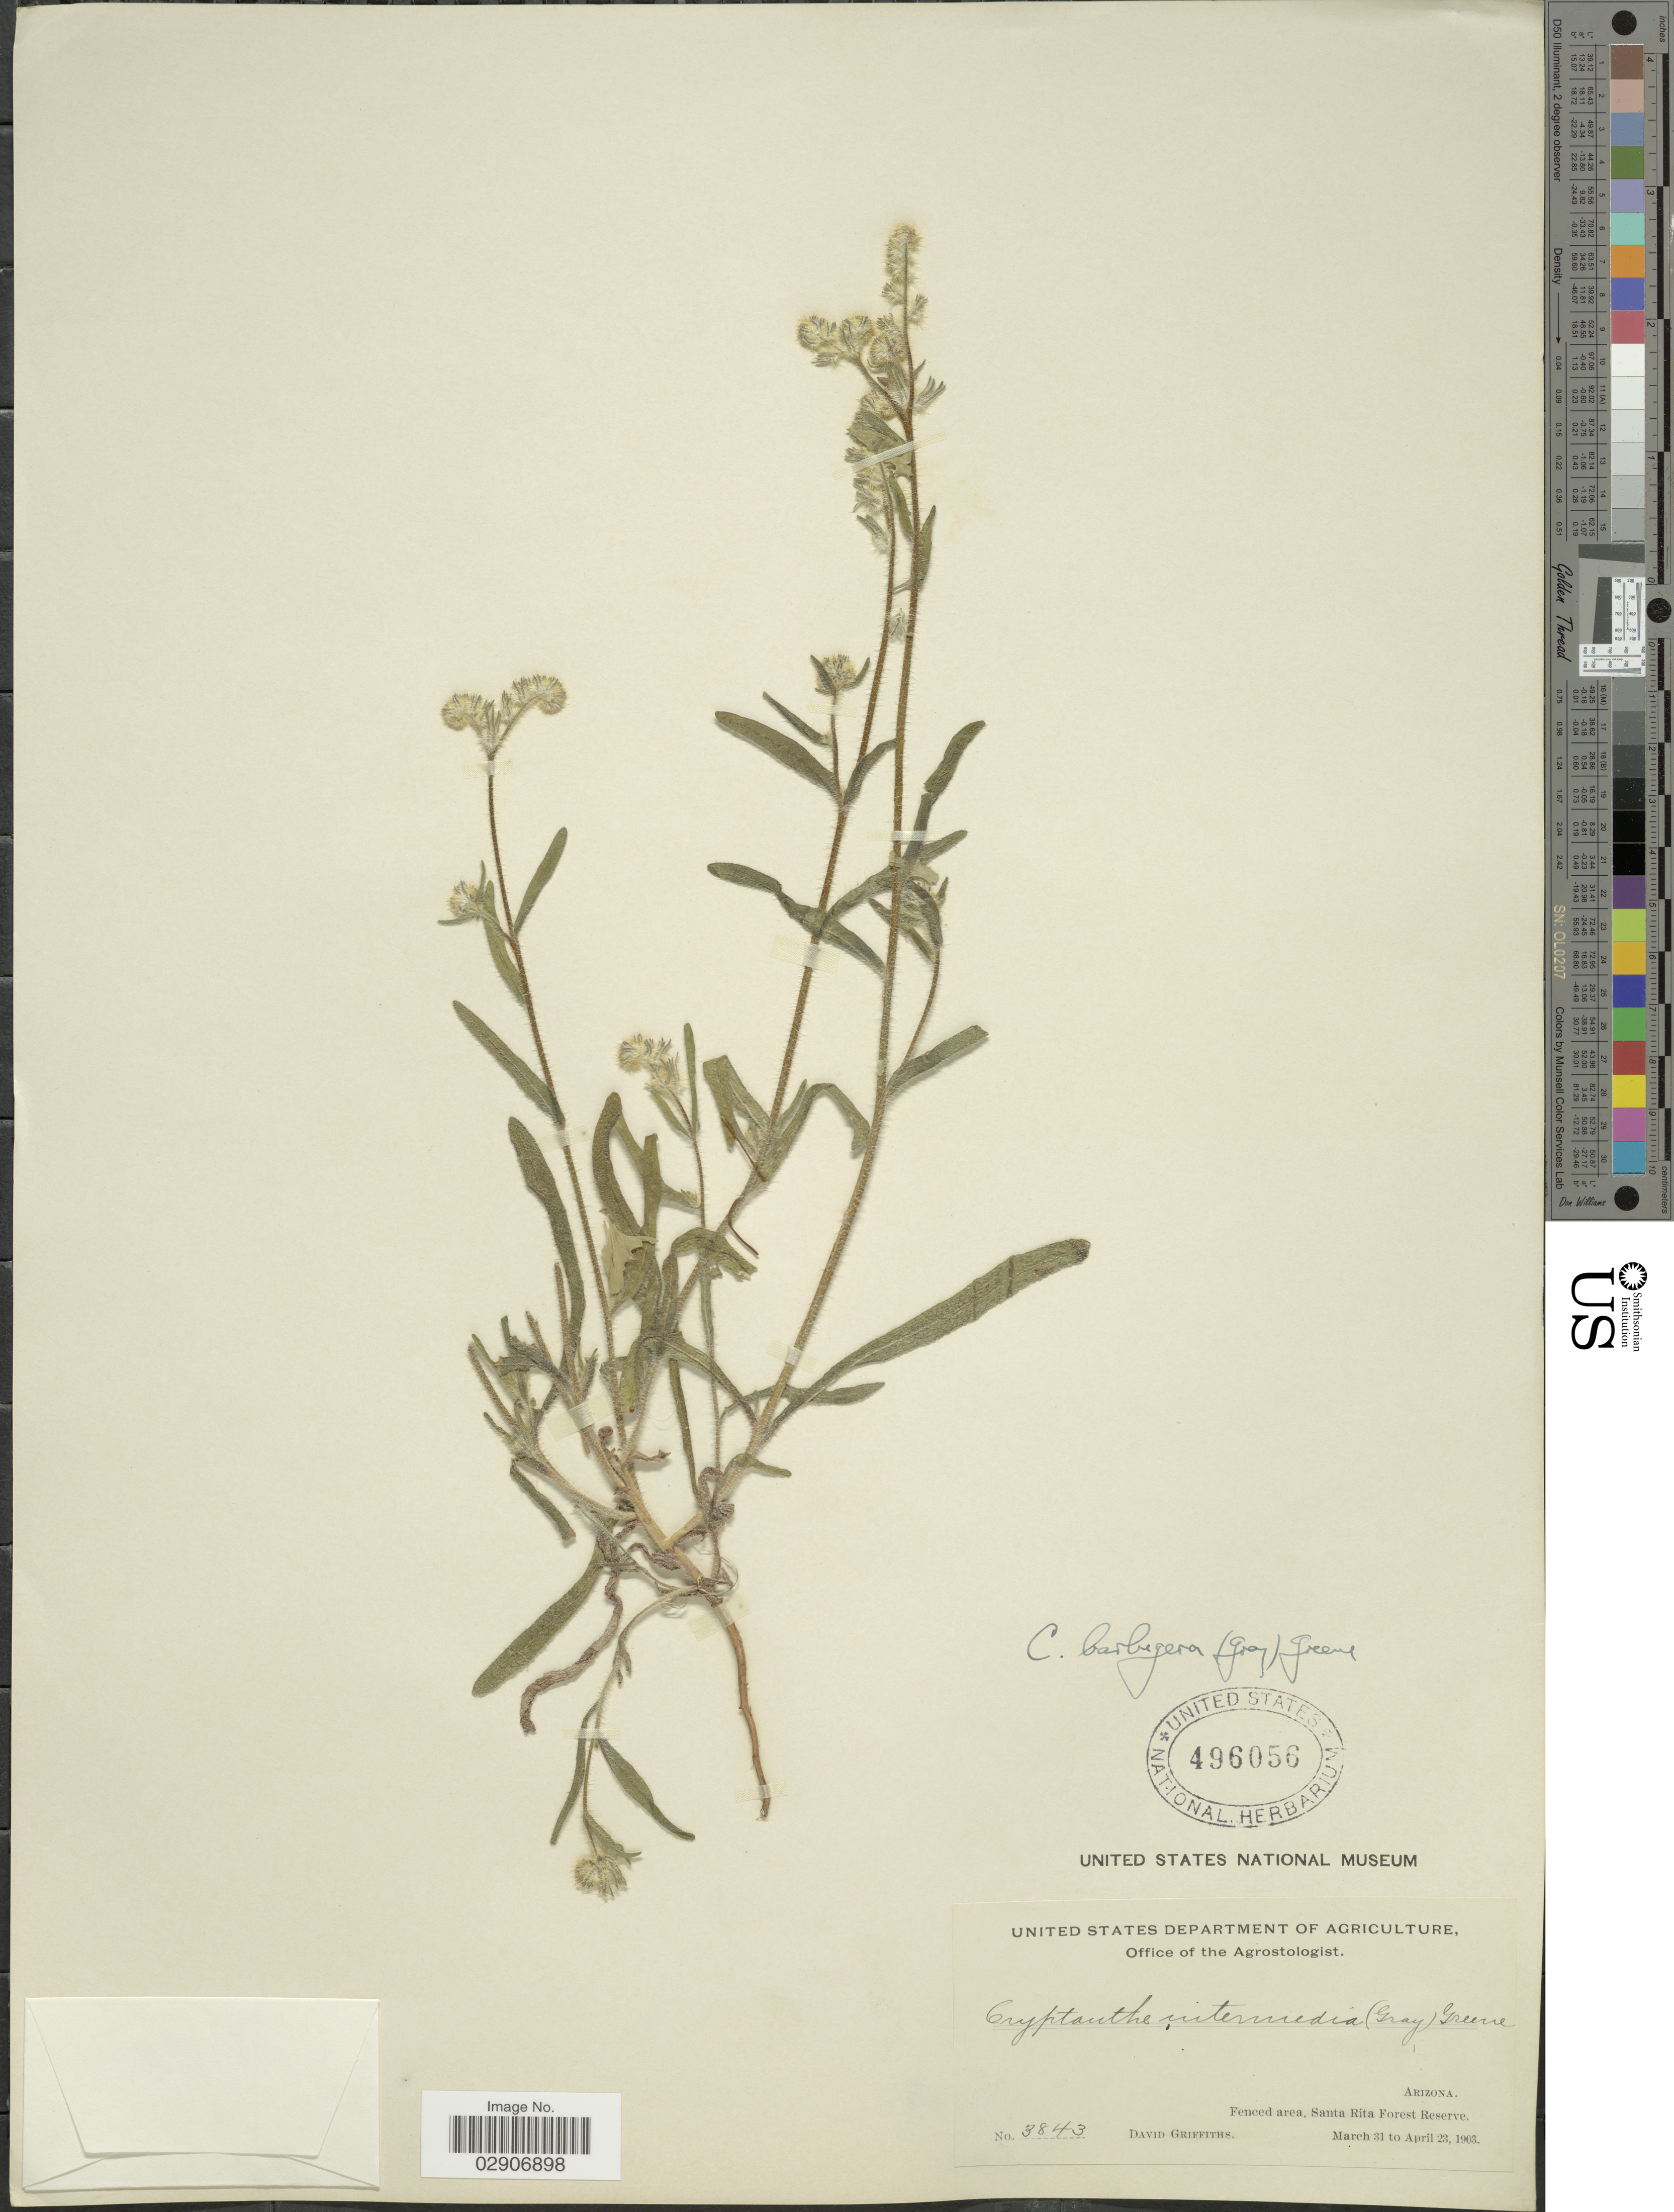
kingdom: Plantae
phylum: Tracheophyta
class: Magnoliopsida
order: Boraginales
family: Boraginaceae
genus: Cryptantha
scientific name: Cryptantha barbigera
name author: (A. Gray) Greene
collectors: D. Griffiths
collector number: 3842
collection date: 1903-03-31/1903-04-23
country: United States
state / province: Arizona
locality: Fenced area, Santa Rita Forest Reserve.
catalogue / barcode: US 496056